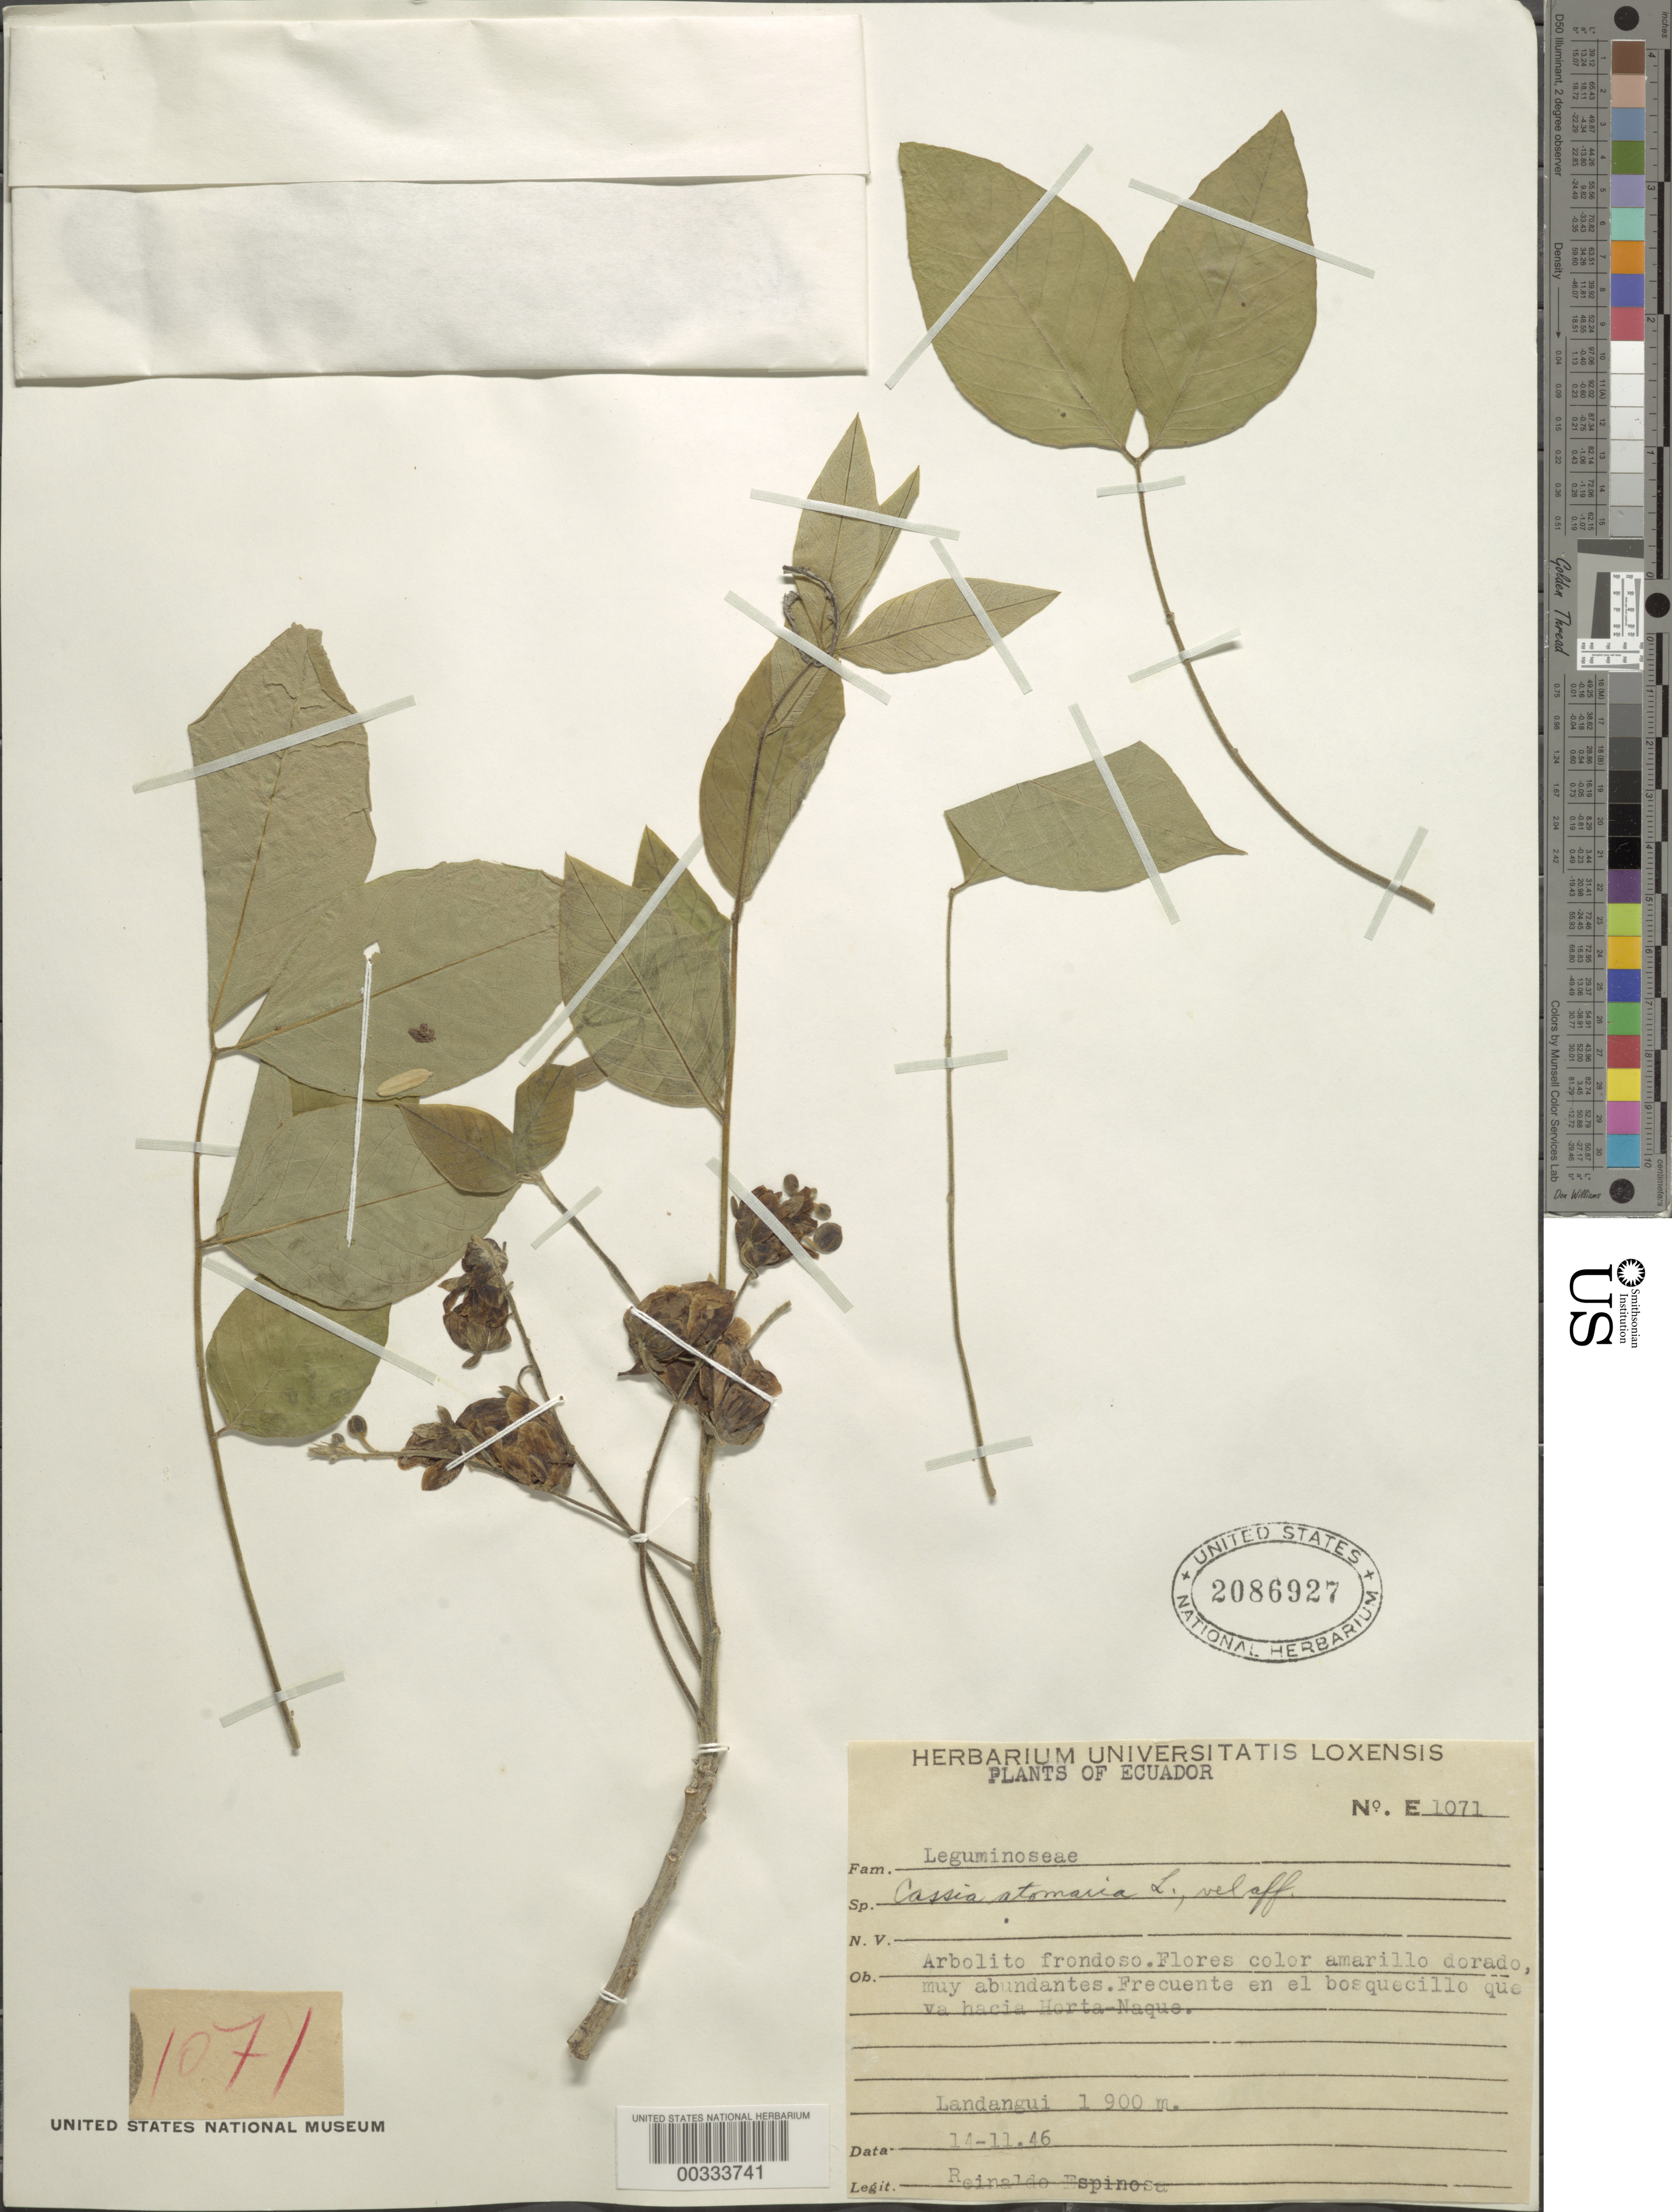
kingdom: Plantae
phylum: Tracheophyta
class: Magnoliopsida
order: Fabales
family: Fabaceae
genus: Senna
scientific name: Senna atomaria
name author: (L.) H.S. Irwin & Barneby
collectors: R. Espinosa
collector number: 1071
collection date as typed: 14 Nov 1946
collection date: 1946-11-14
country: Ecuador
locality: Landangui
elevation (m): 1900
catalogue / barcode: US 2086927